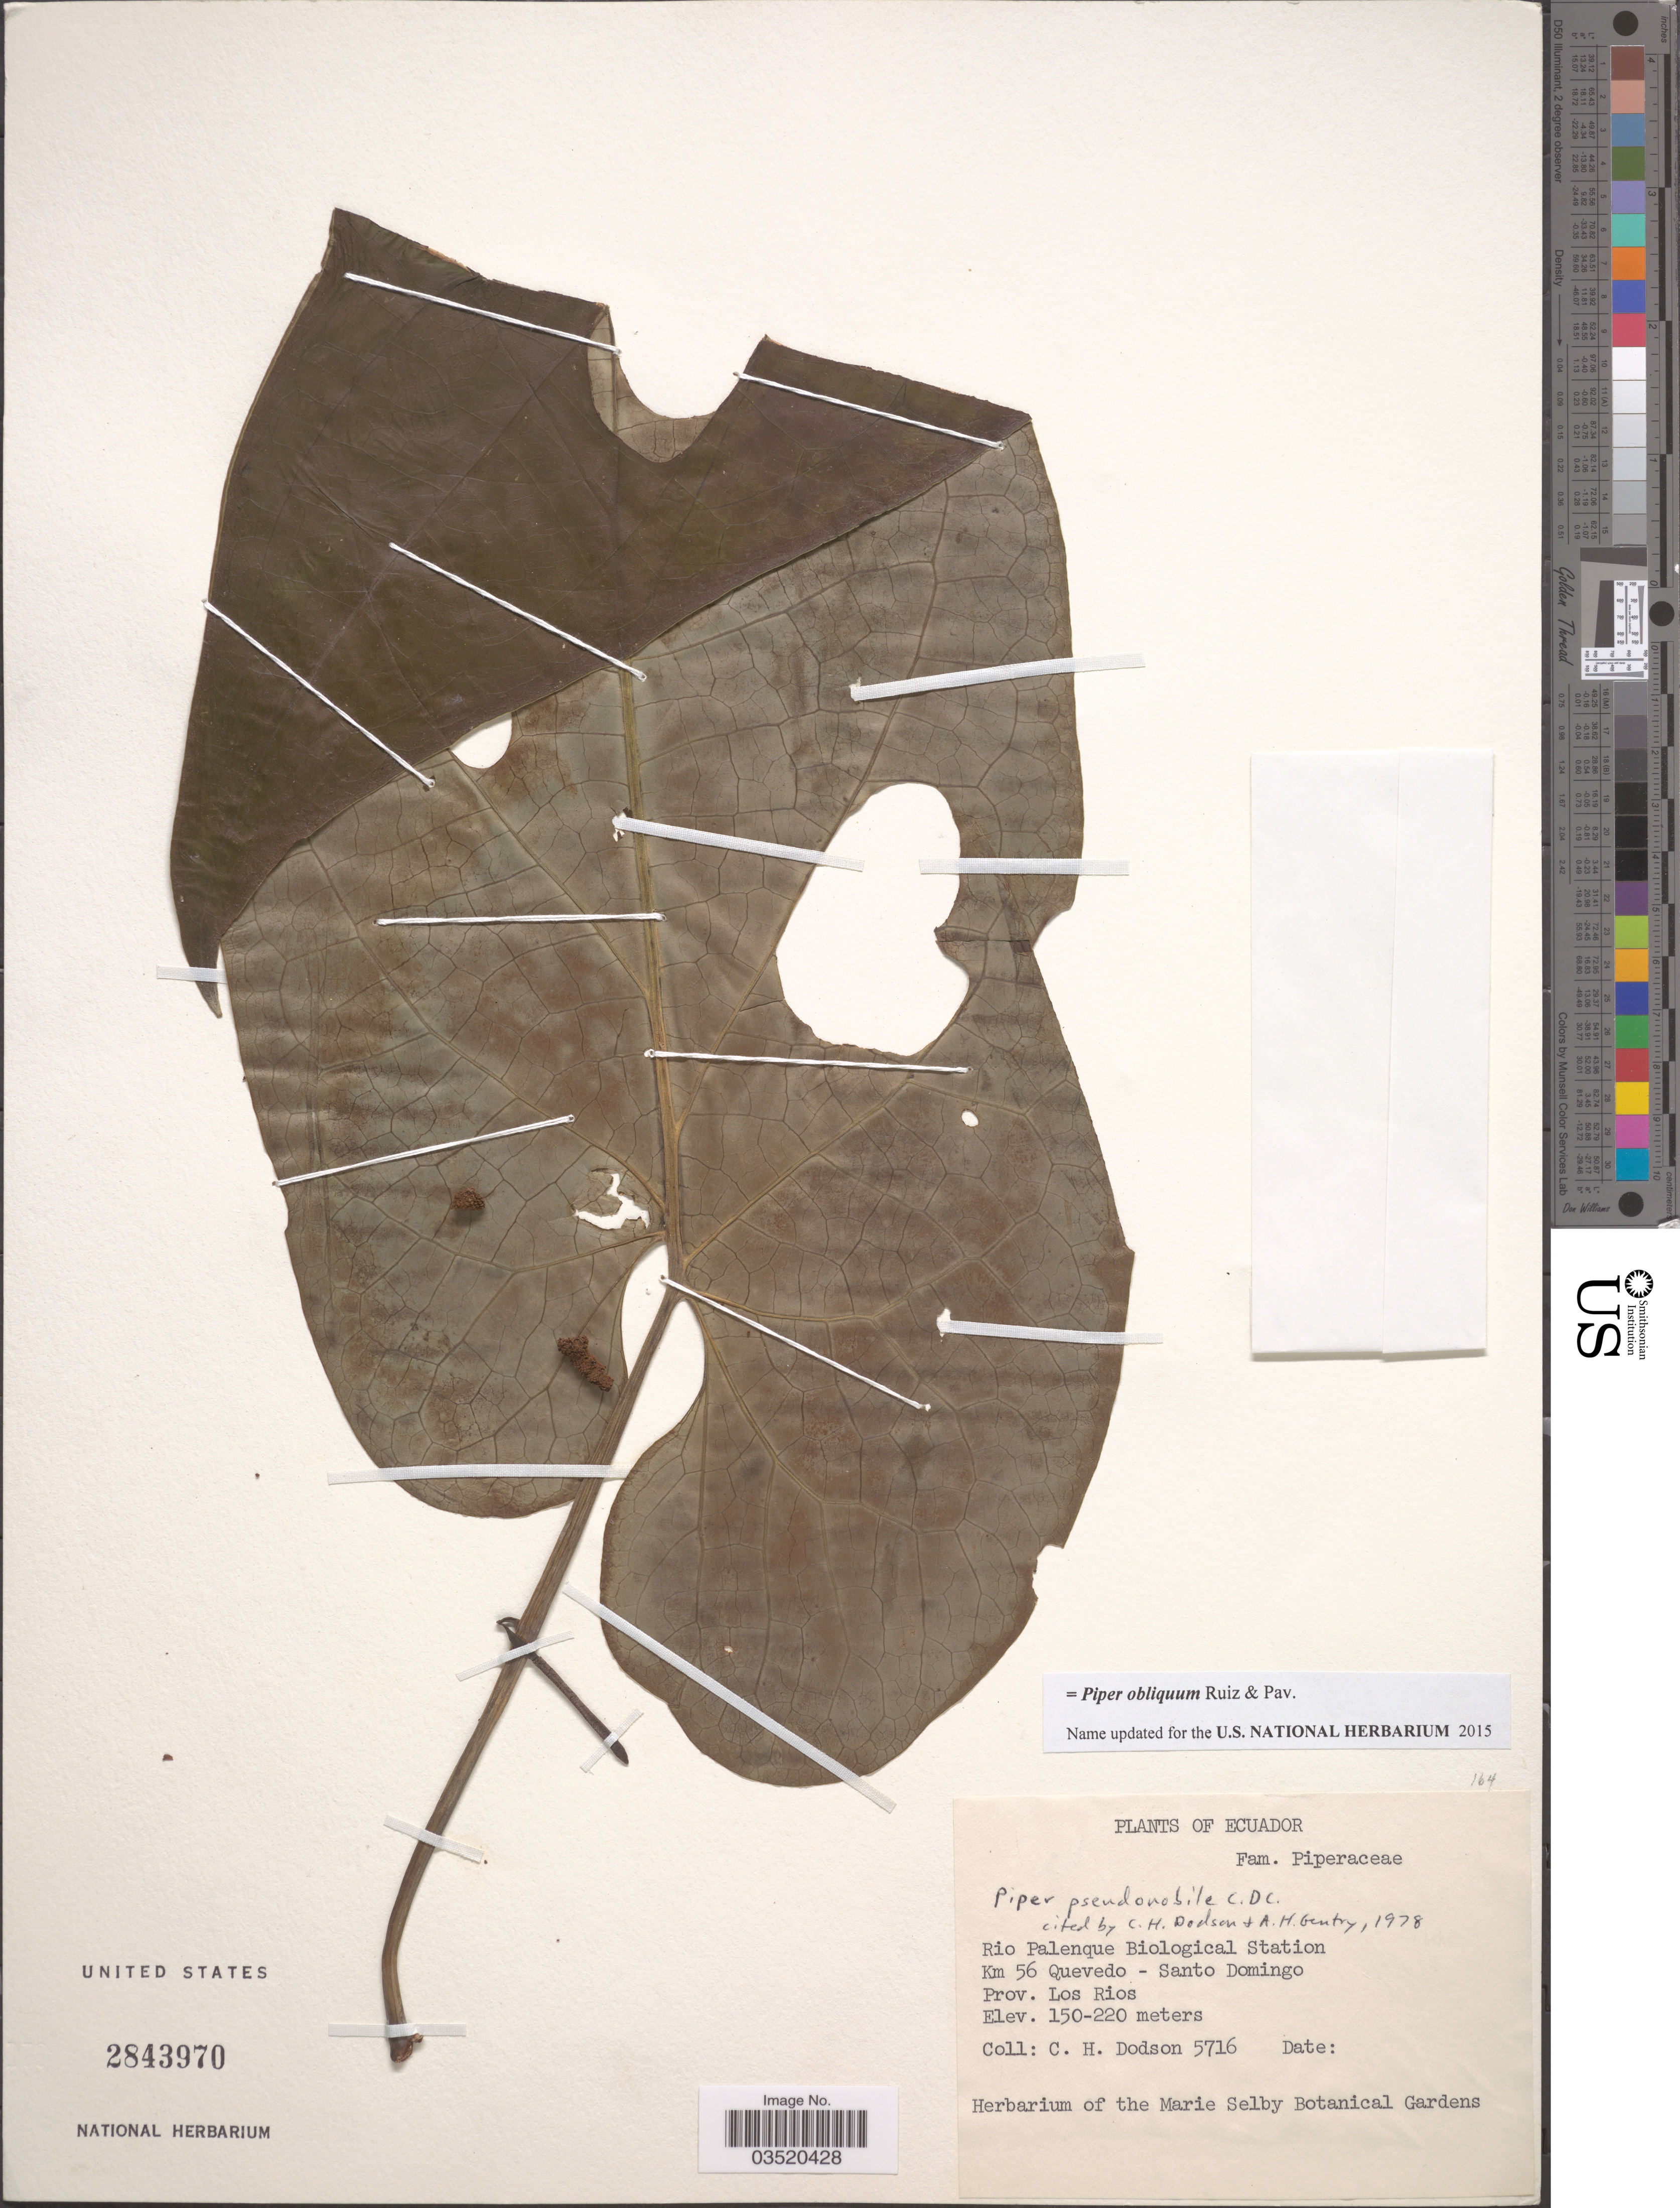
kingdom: Plantae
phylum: Tracheophyta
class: Magnoliopsida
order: Piperales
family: Piperaceae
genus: Piper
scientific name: Piper obliquum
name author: Ruiz & Pav.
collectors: C. H. Dodson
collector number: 5716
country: Ecuador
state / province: Los Ríos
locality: Rio Palengue Biological Station. Km 56 Quevedo - Santo Domingo.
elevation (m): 150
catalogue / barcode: US 2843970